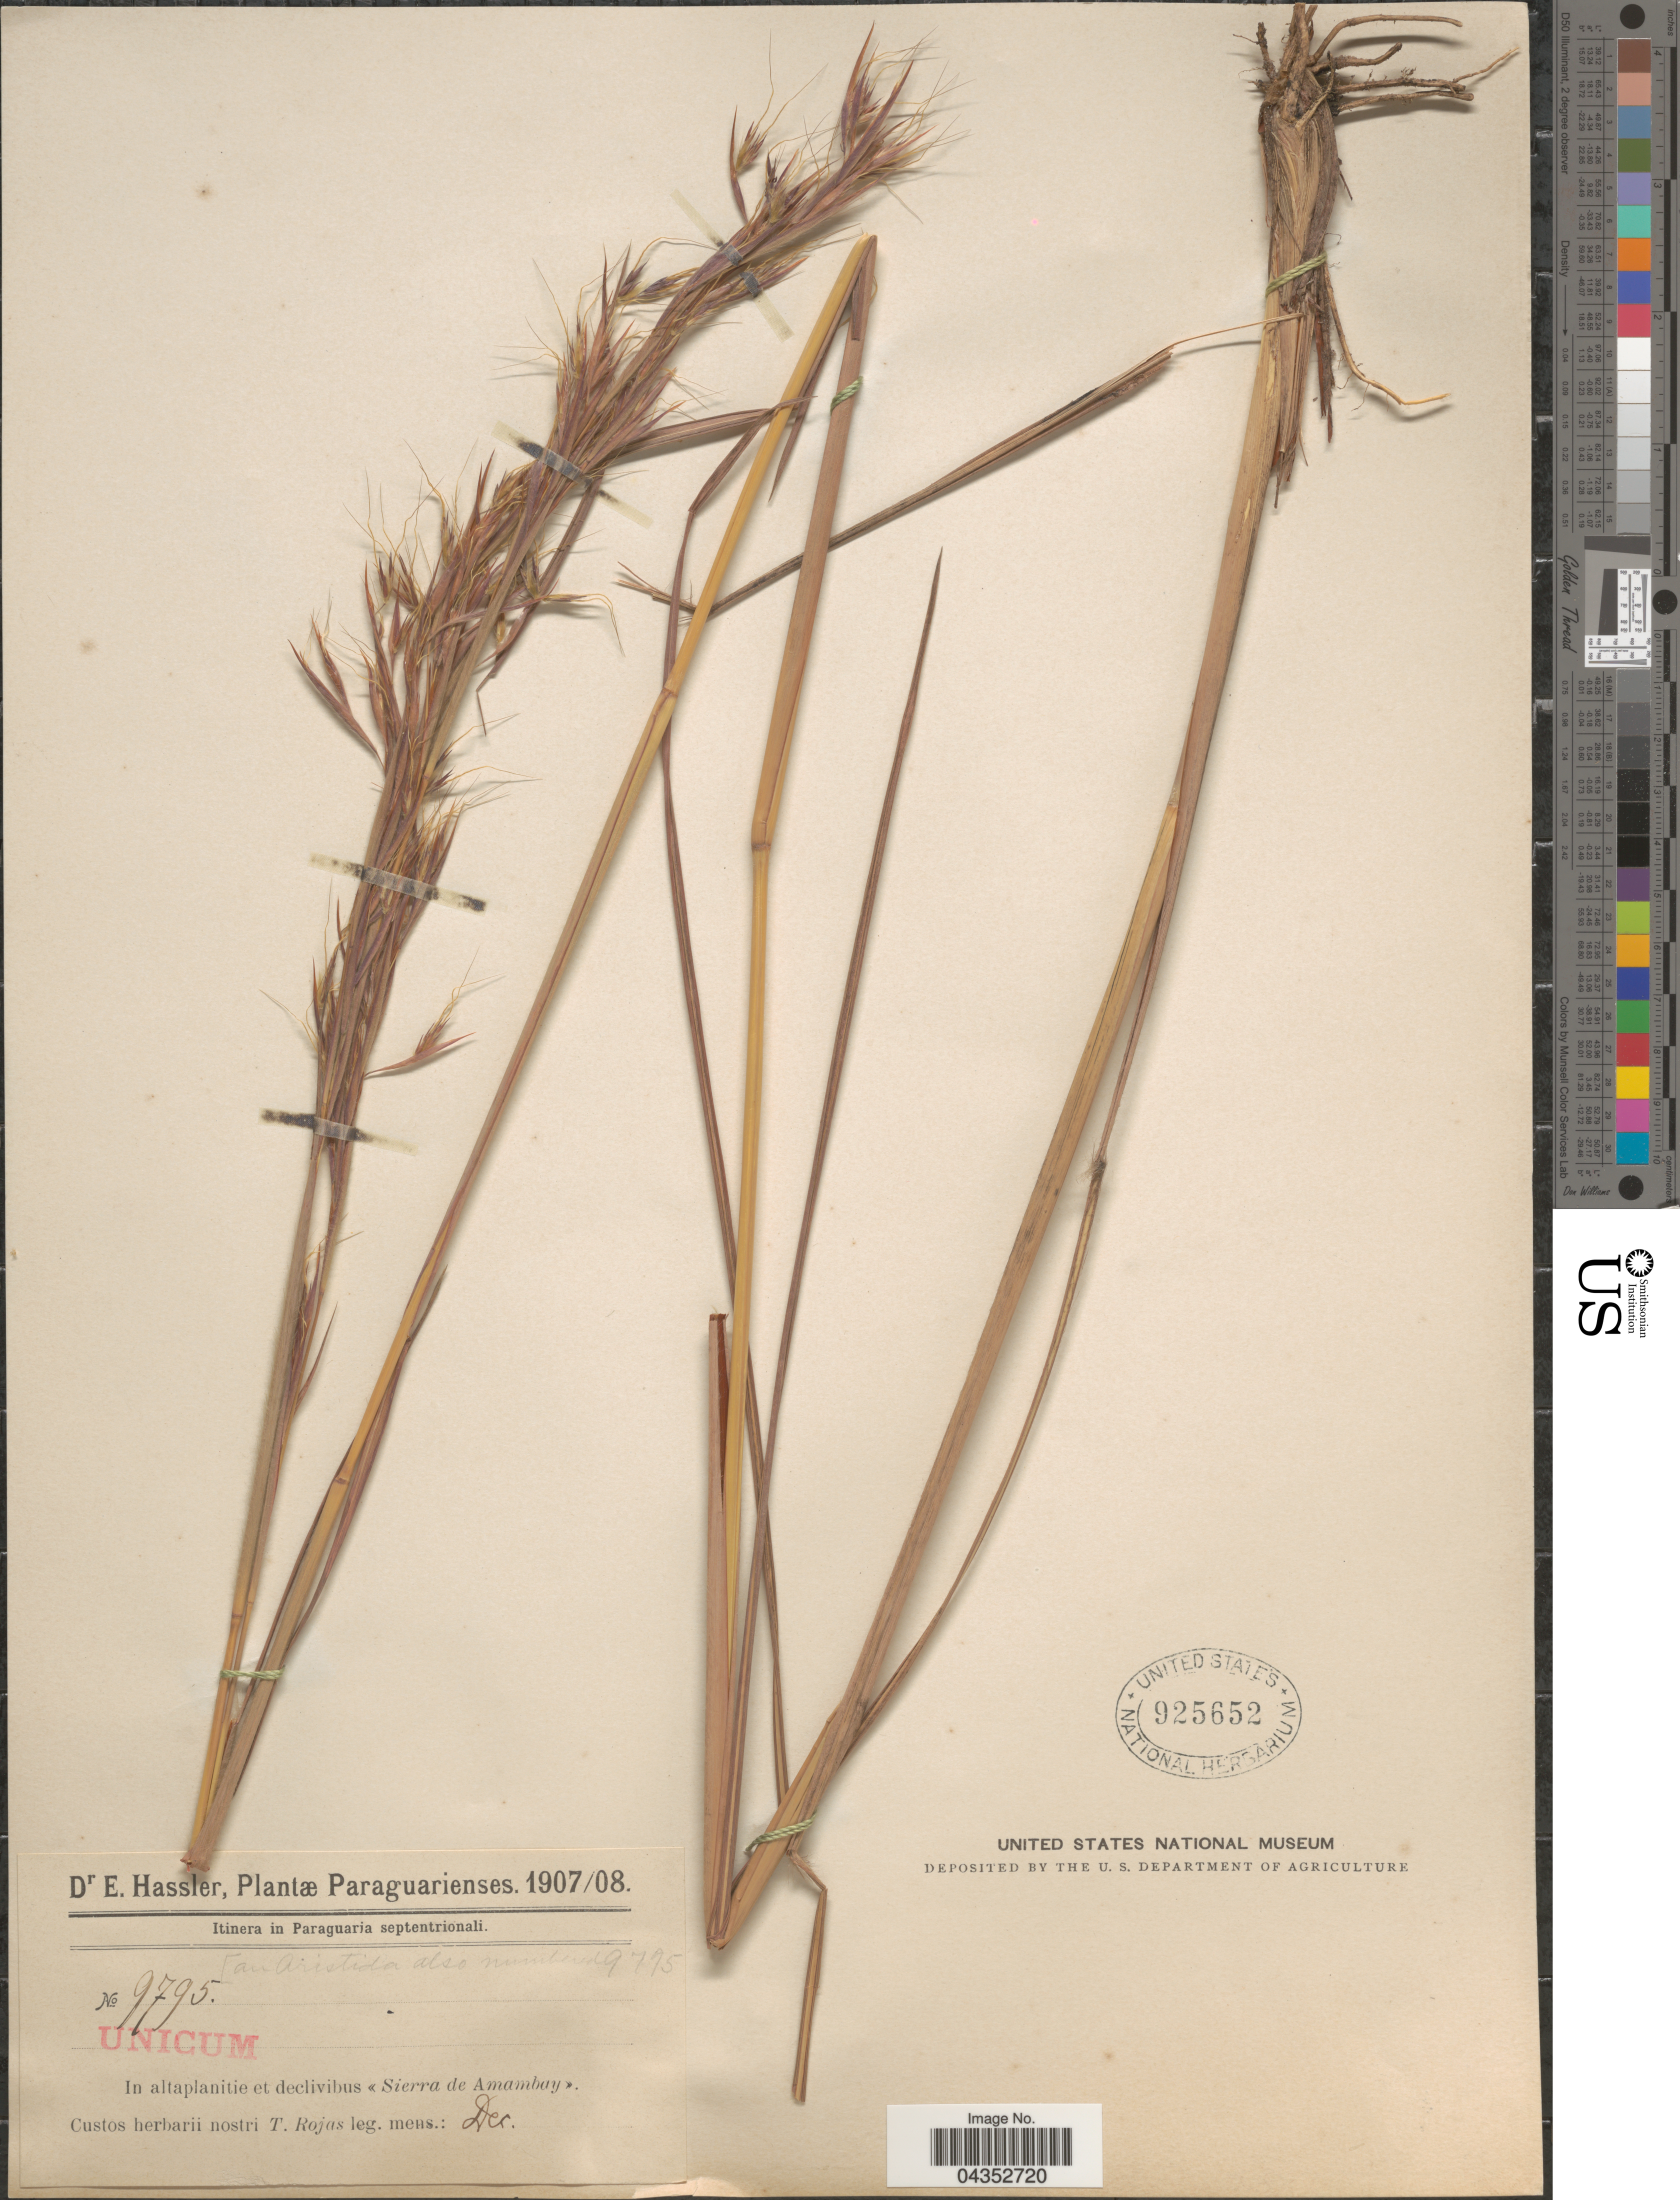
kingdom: Plantae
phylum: Tracheophyta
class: Liliopsida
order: Poales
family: Poaceae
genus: Hyparrhenia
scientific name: Hyparrhenia bracteata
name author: (Humb. & Bonpl.) Stapf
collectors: T. Rojas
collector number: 9795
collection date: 1907-12/1908-12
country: Paraguay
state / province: Amambay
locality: Itinera in Paraguaria septentrionali. In altaplanitie et declivibus «Sierra de Amambay».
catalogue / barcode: US 925652